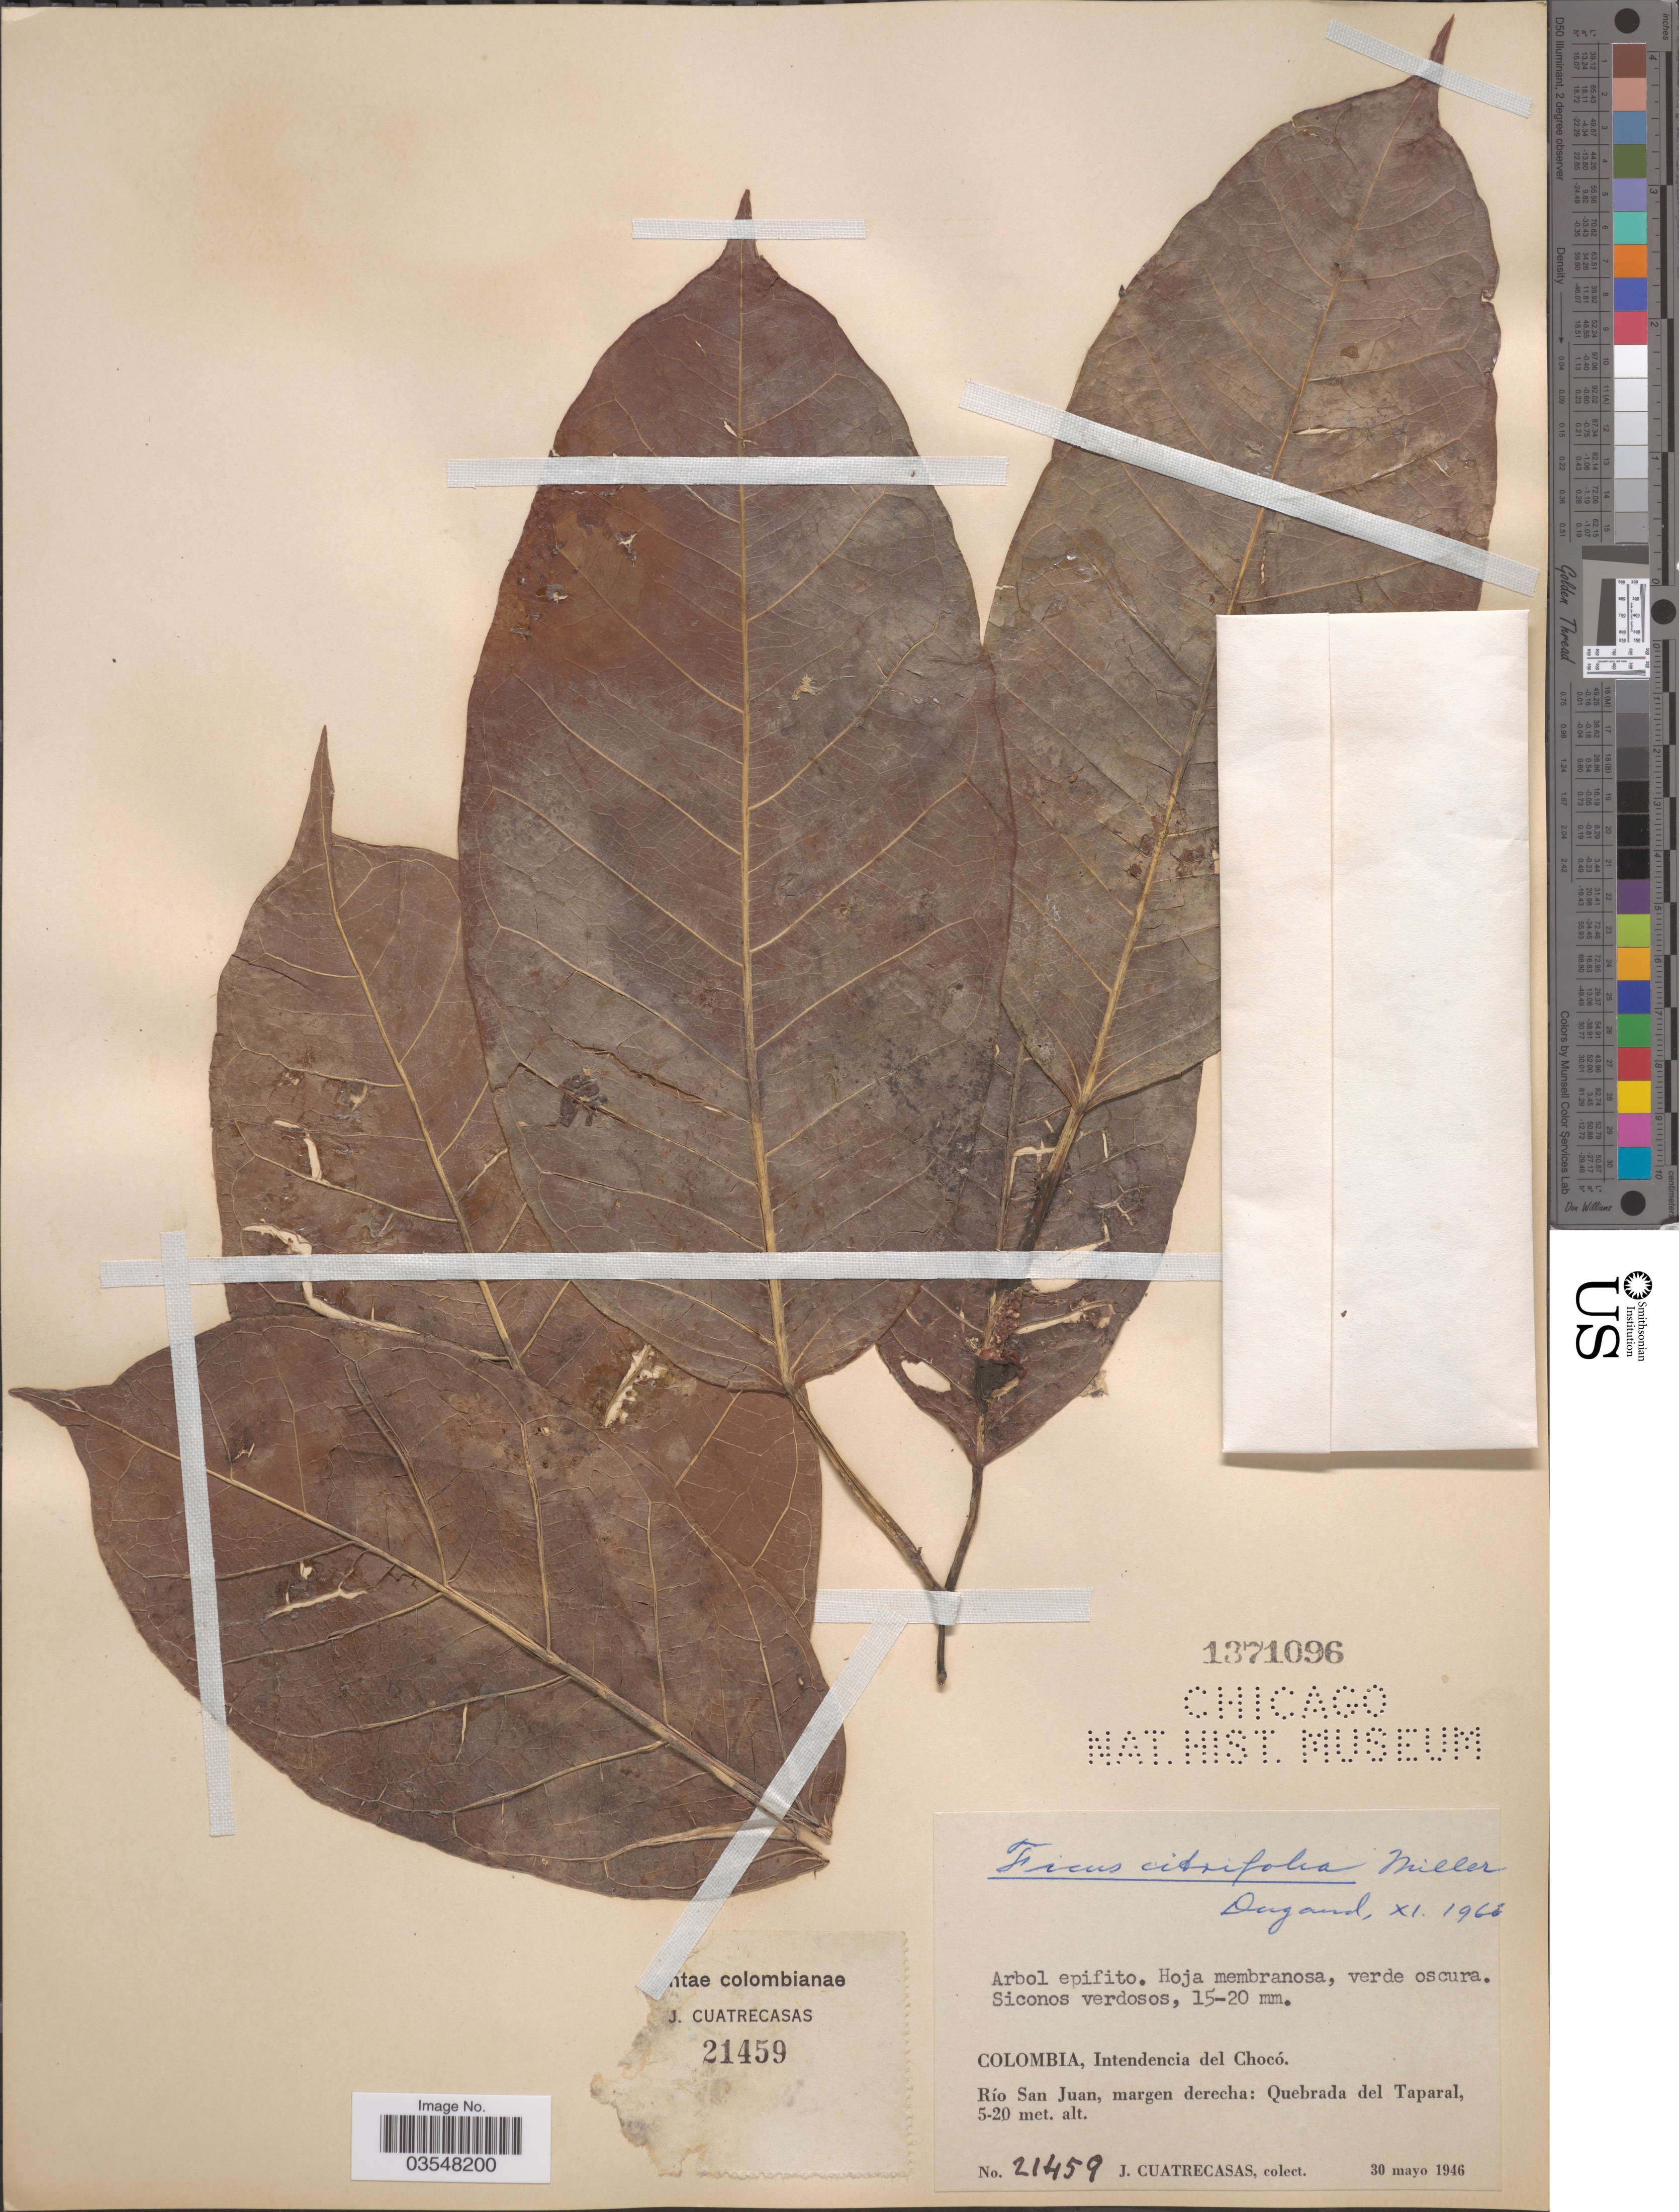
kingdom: Plantae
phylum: Tracheophyta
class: Magnoliopsida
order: Rosales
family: Moraceae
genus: Ficus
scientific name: Ficus citrifolia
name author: Mill.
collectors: J. Cuatrecasas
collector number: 21459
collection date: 1946-05-30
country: Colombia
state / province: Chocó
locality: Intendencia del Chocó. Río San Juan, margen derecha: quebrada del Taparal.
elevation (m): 5